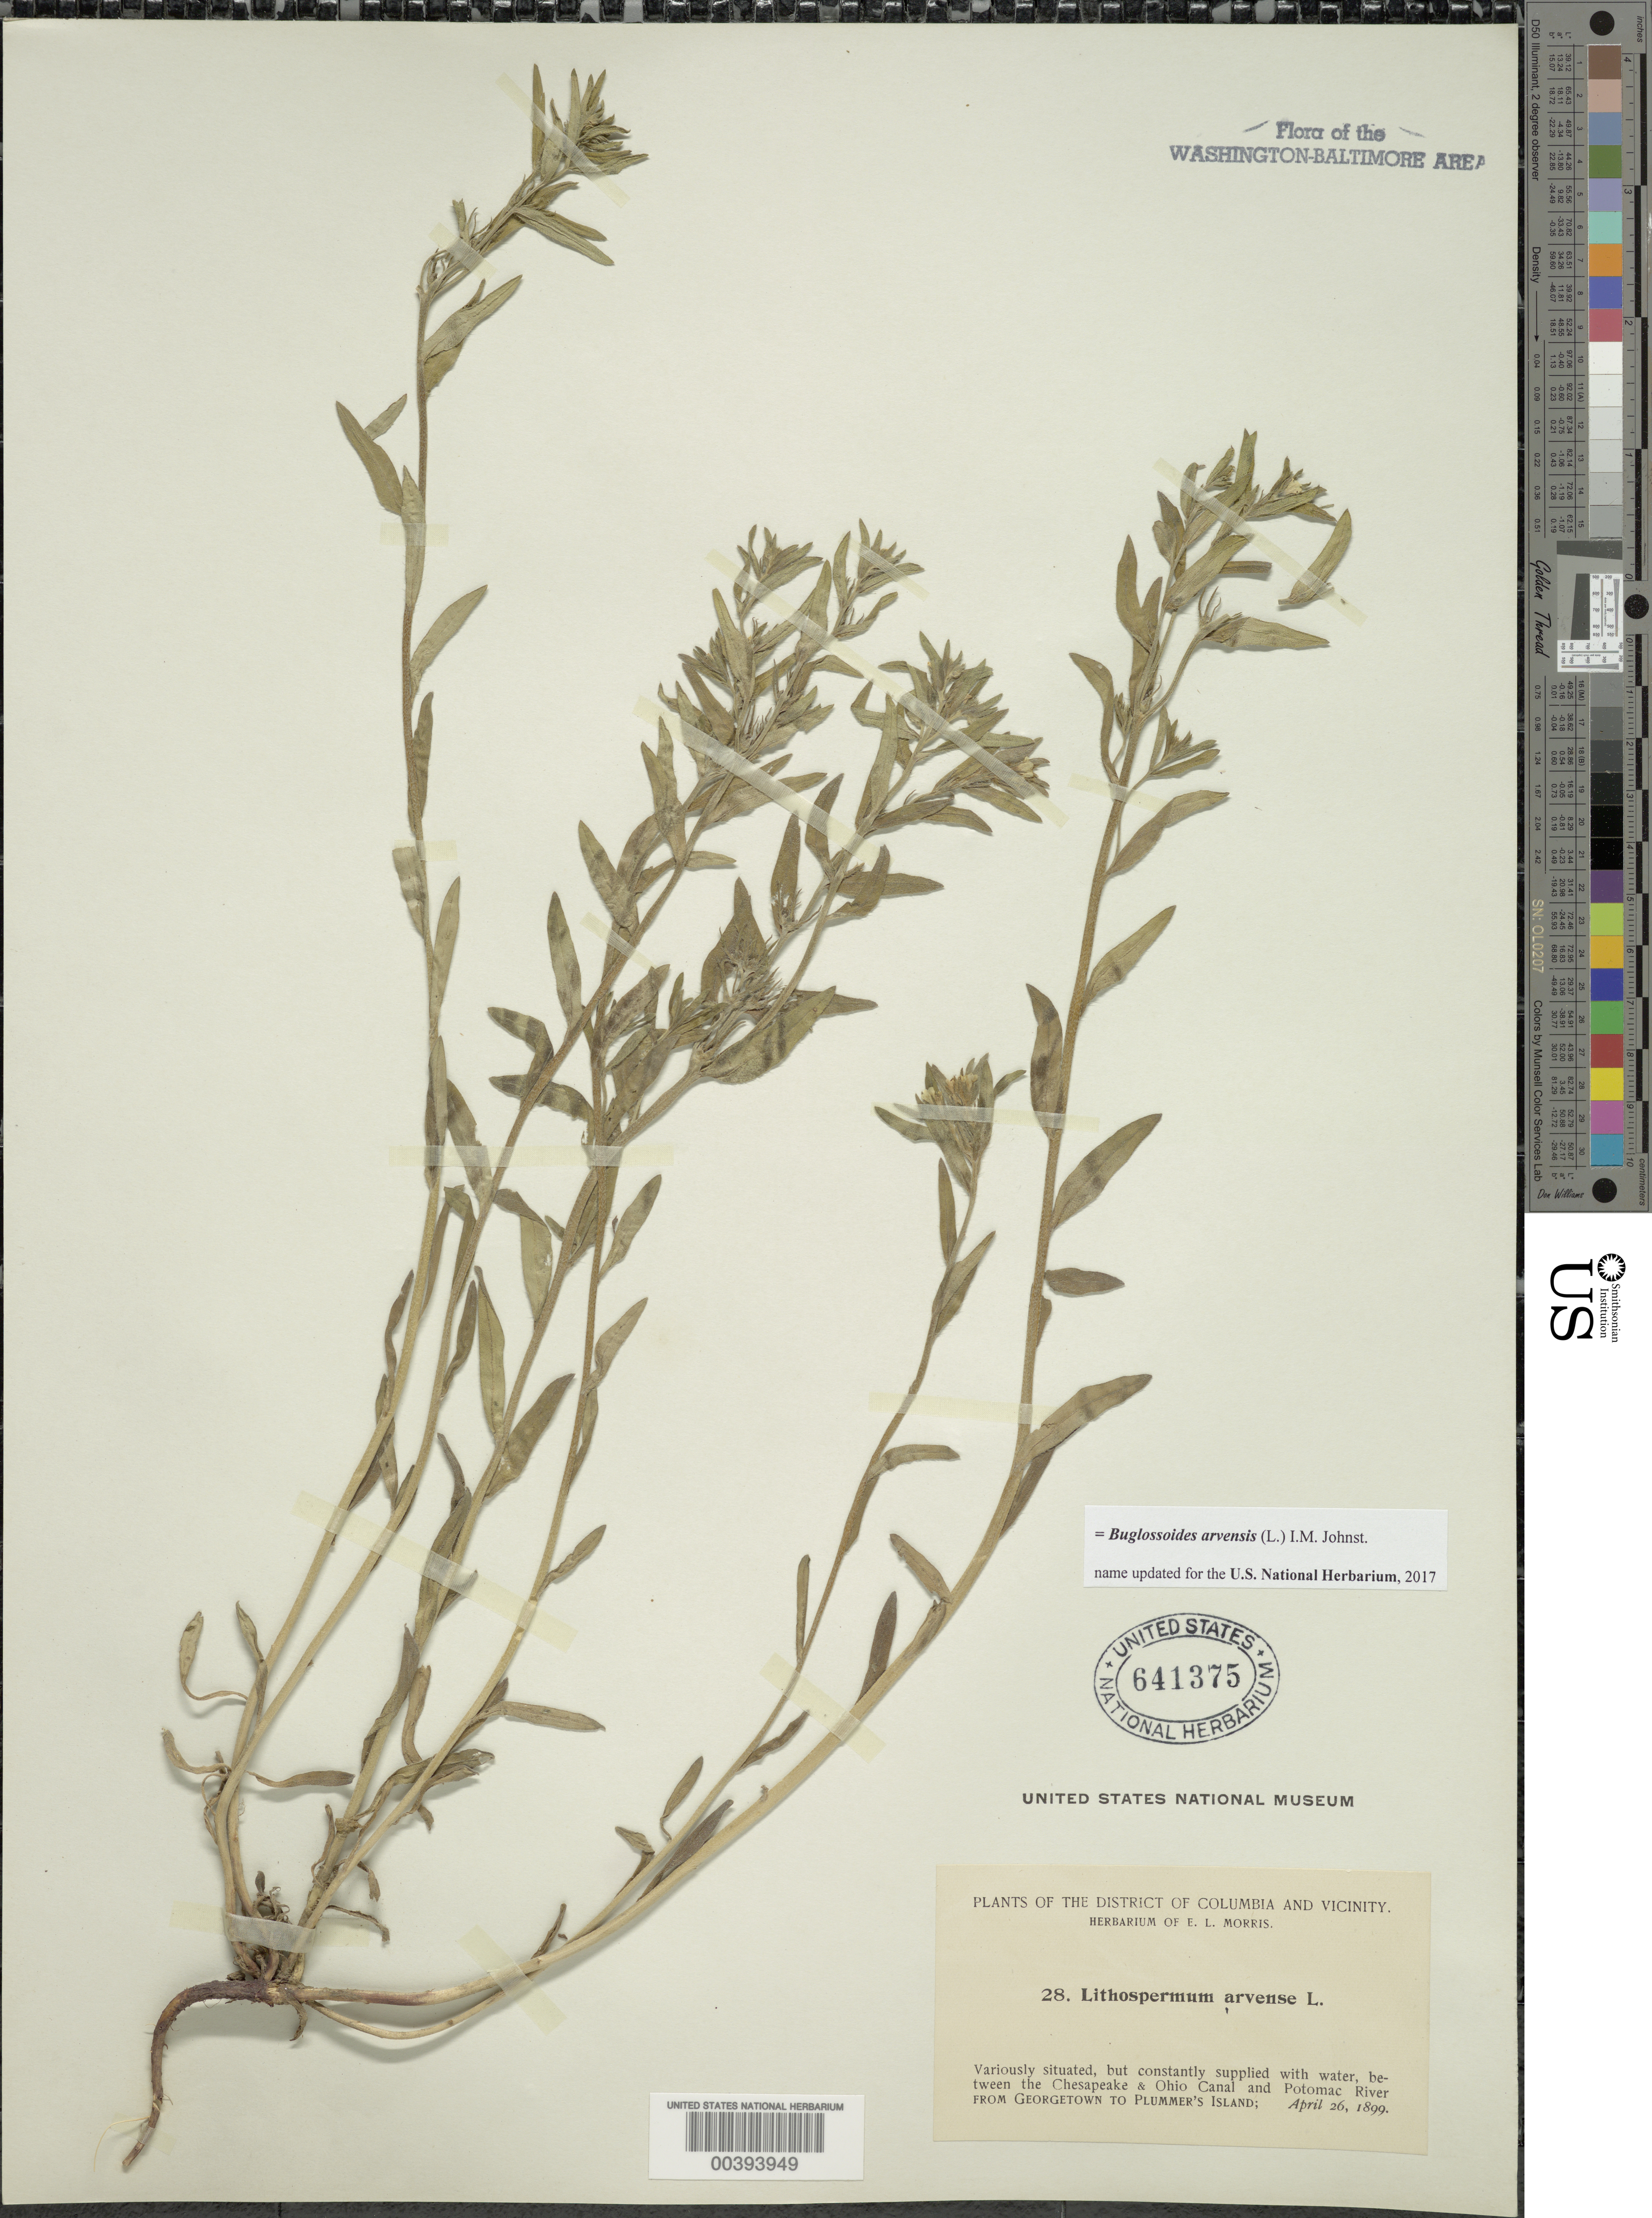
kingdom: Plantae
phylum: Tracheophyta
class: Magnoliopsida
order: Boraginales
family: Boraginaceae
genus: Buglossoides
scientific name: Buglossoides arvensis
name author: (L.) I.M. Johnst.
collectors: E. L. Morris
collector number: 28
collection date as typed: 26 Apr 1899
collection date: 1899-04-26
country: United States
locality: From Georgetown to Plummers Island between the River and Canal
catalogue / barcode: US 641375